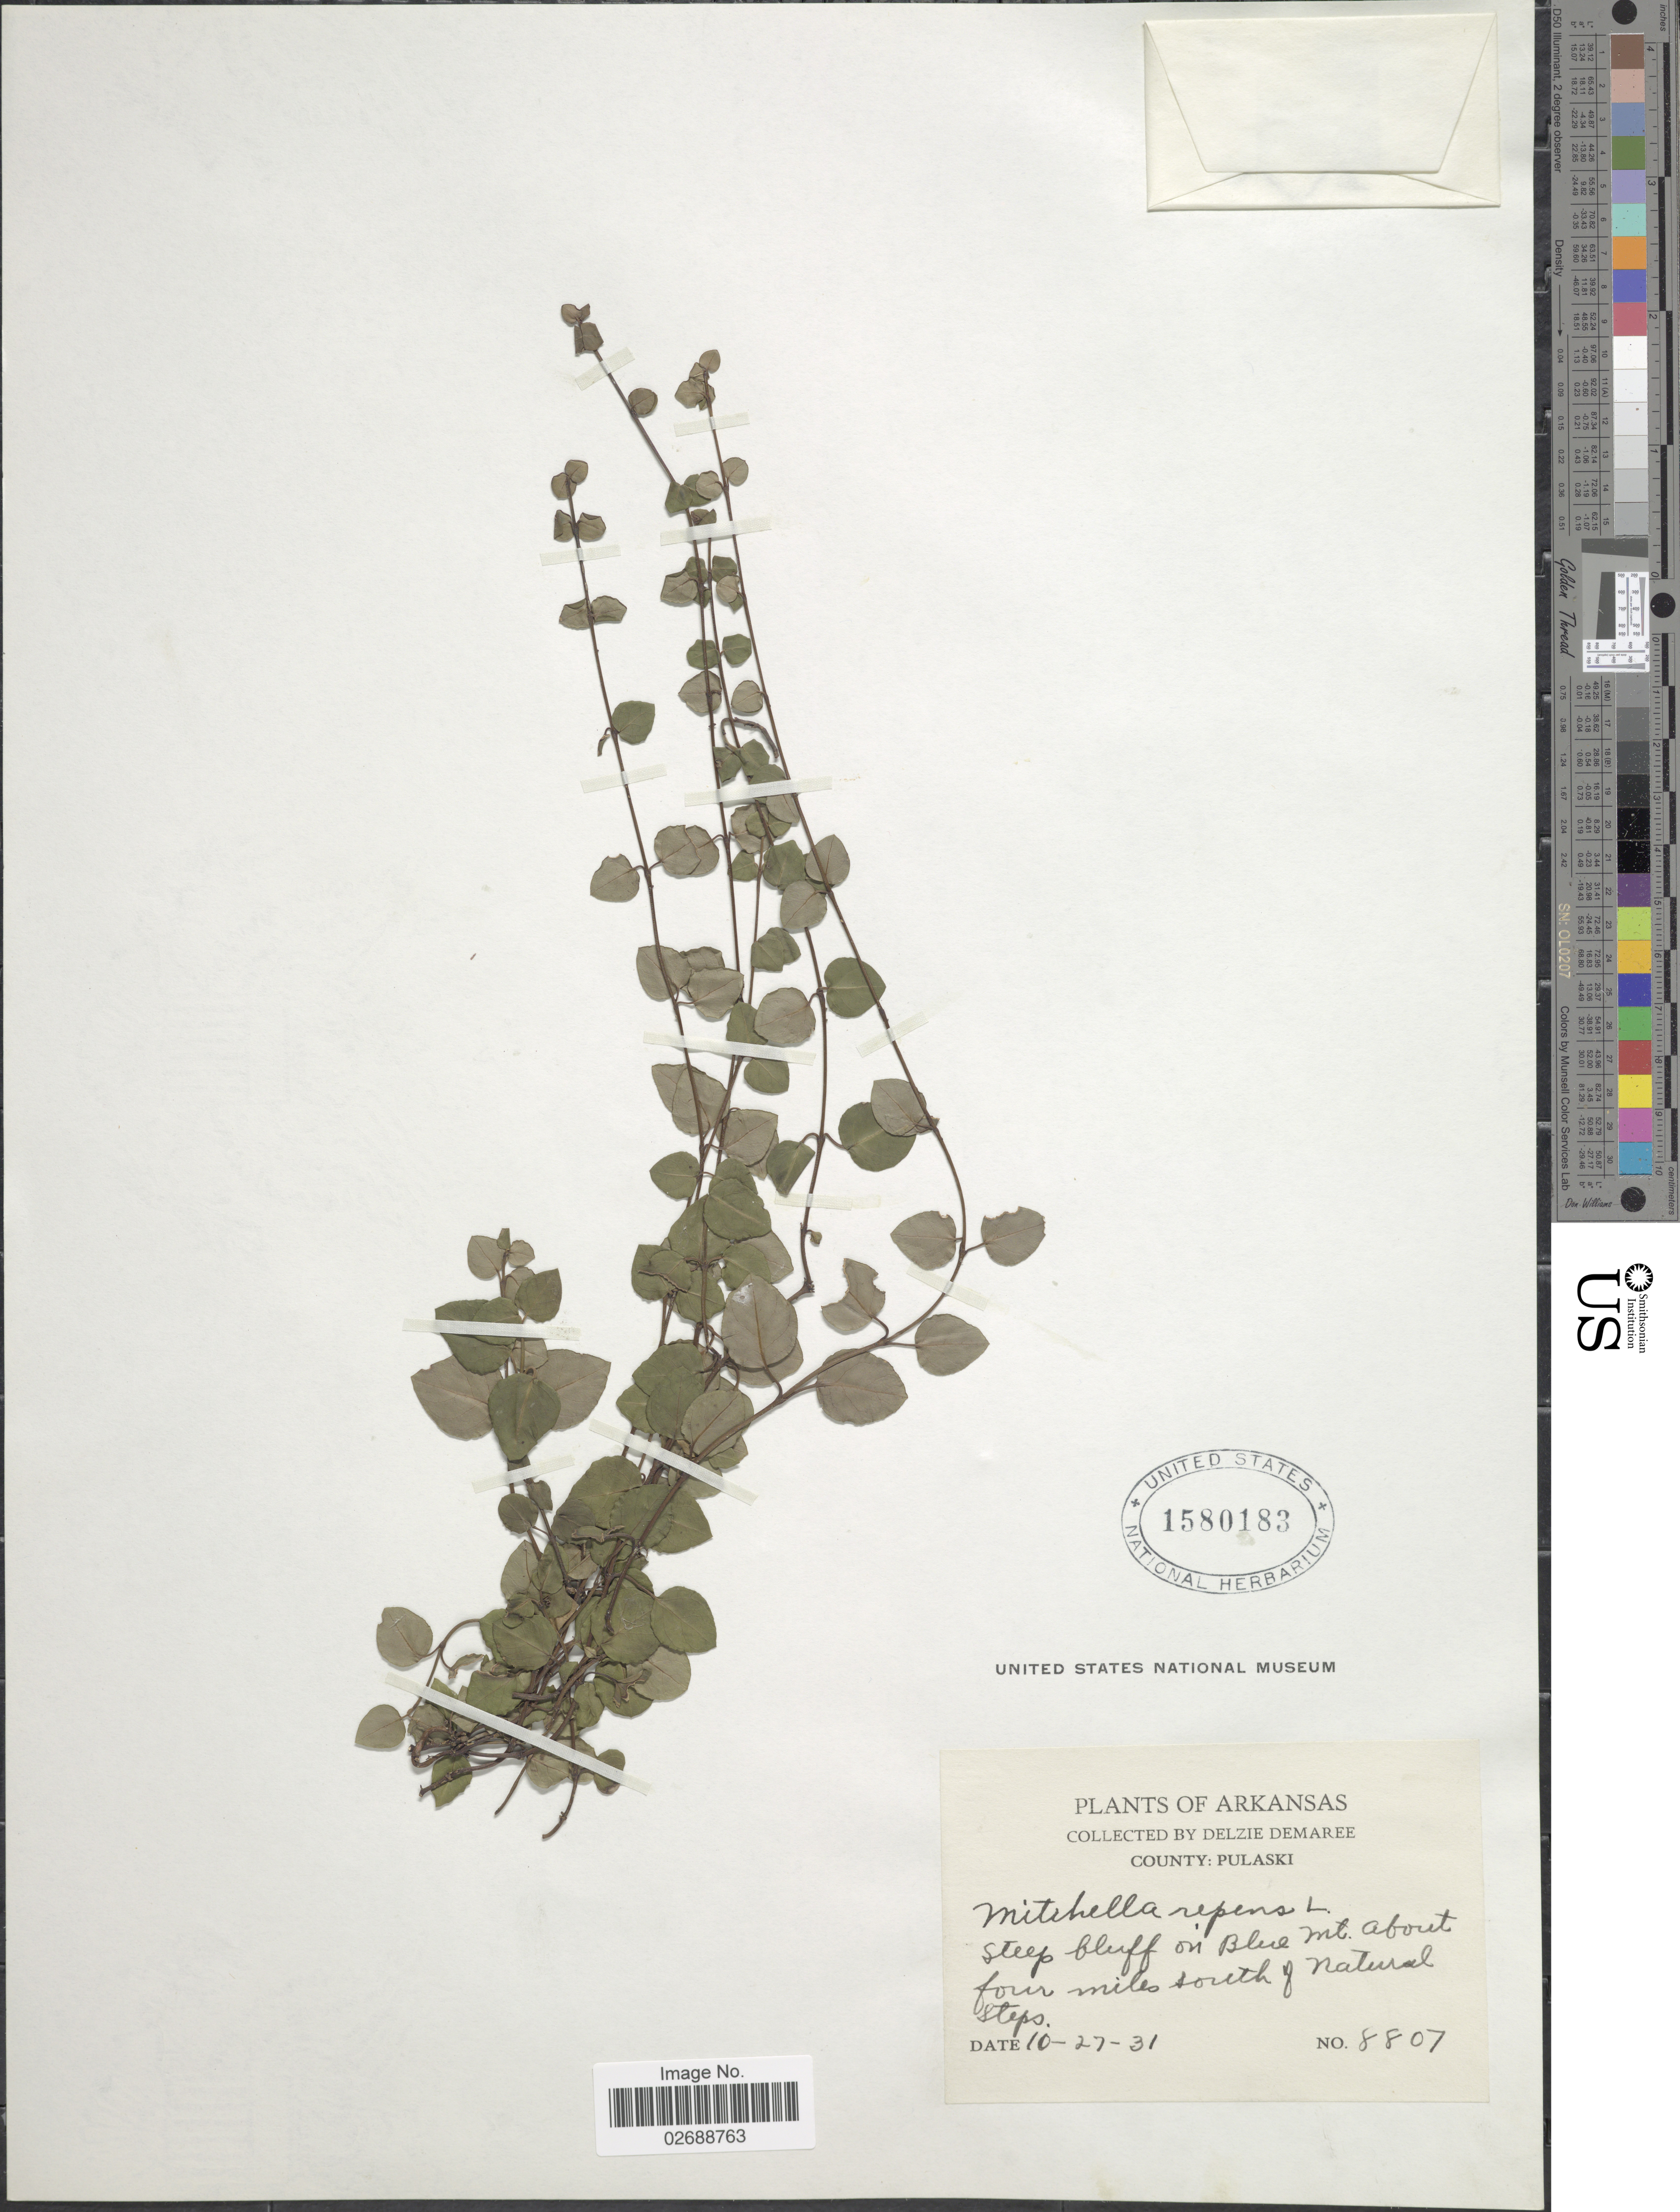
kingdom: Plantae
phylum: Tracheophyta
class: Magnoliopsida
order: Gentianales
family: Rubiaceae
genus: Mitchella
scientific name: Mitchella repens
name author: L.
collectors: D. Demaree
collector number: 8807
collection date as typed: Transcribed d/m/y: 27/10/31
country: United States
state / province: Arkansas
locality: County: Pulaski. Steep bluff on Blue Mt. about four miles south of Naturel Steps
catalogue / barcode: US 1580183